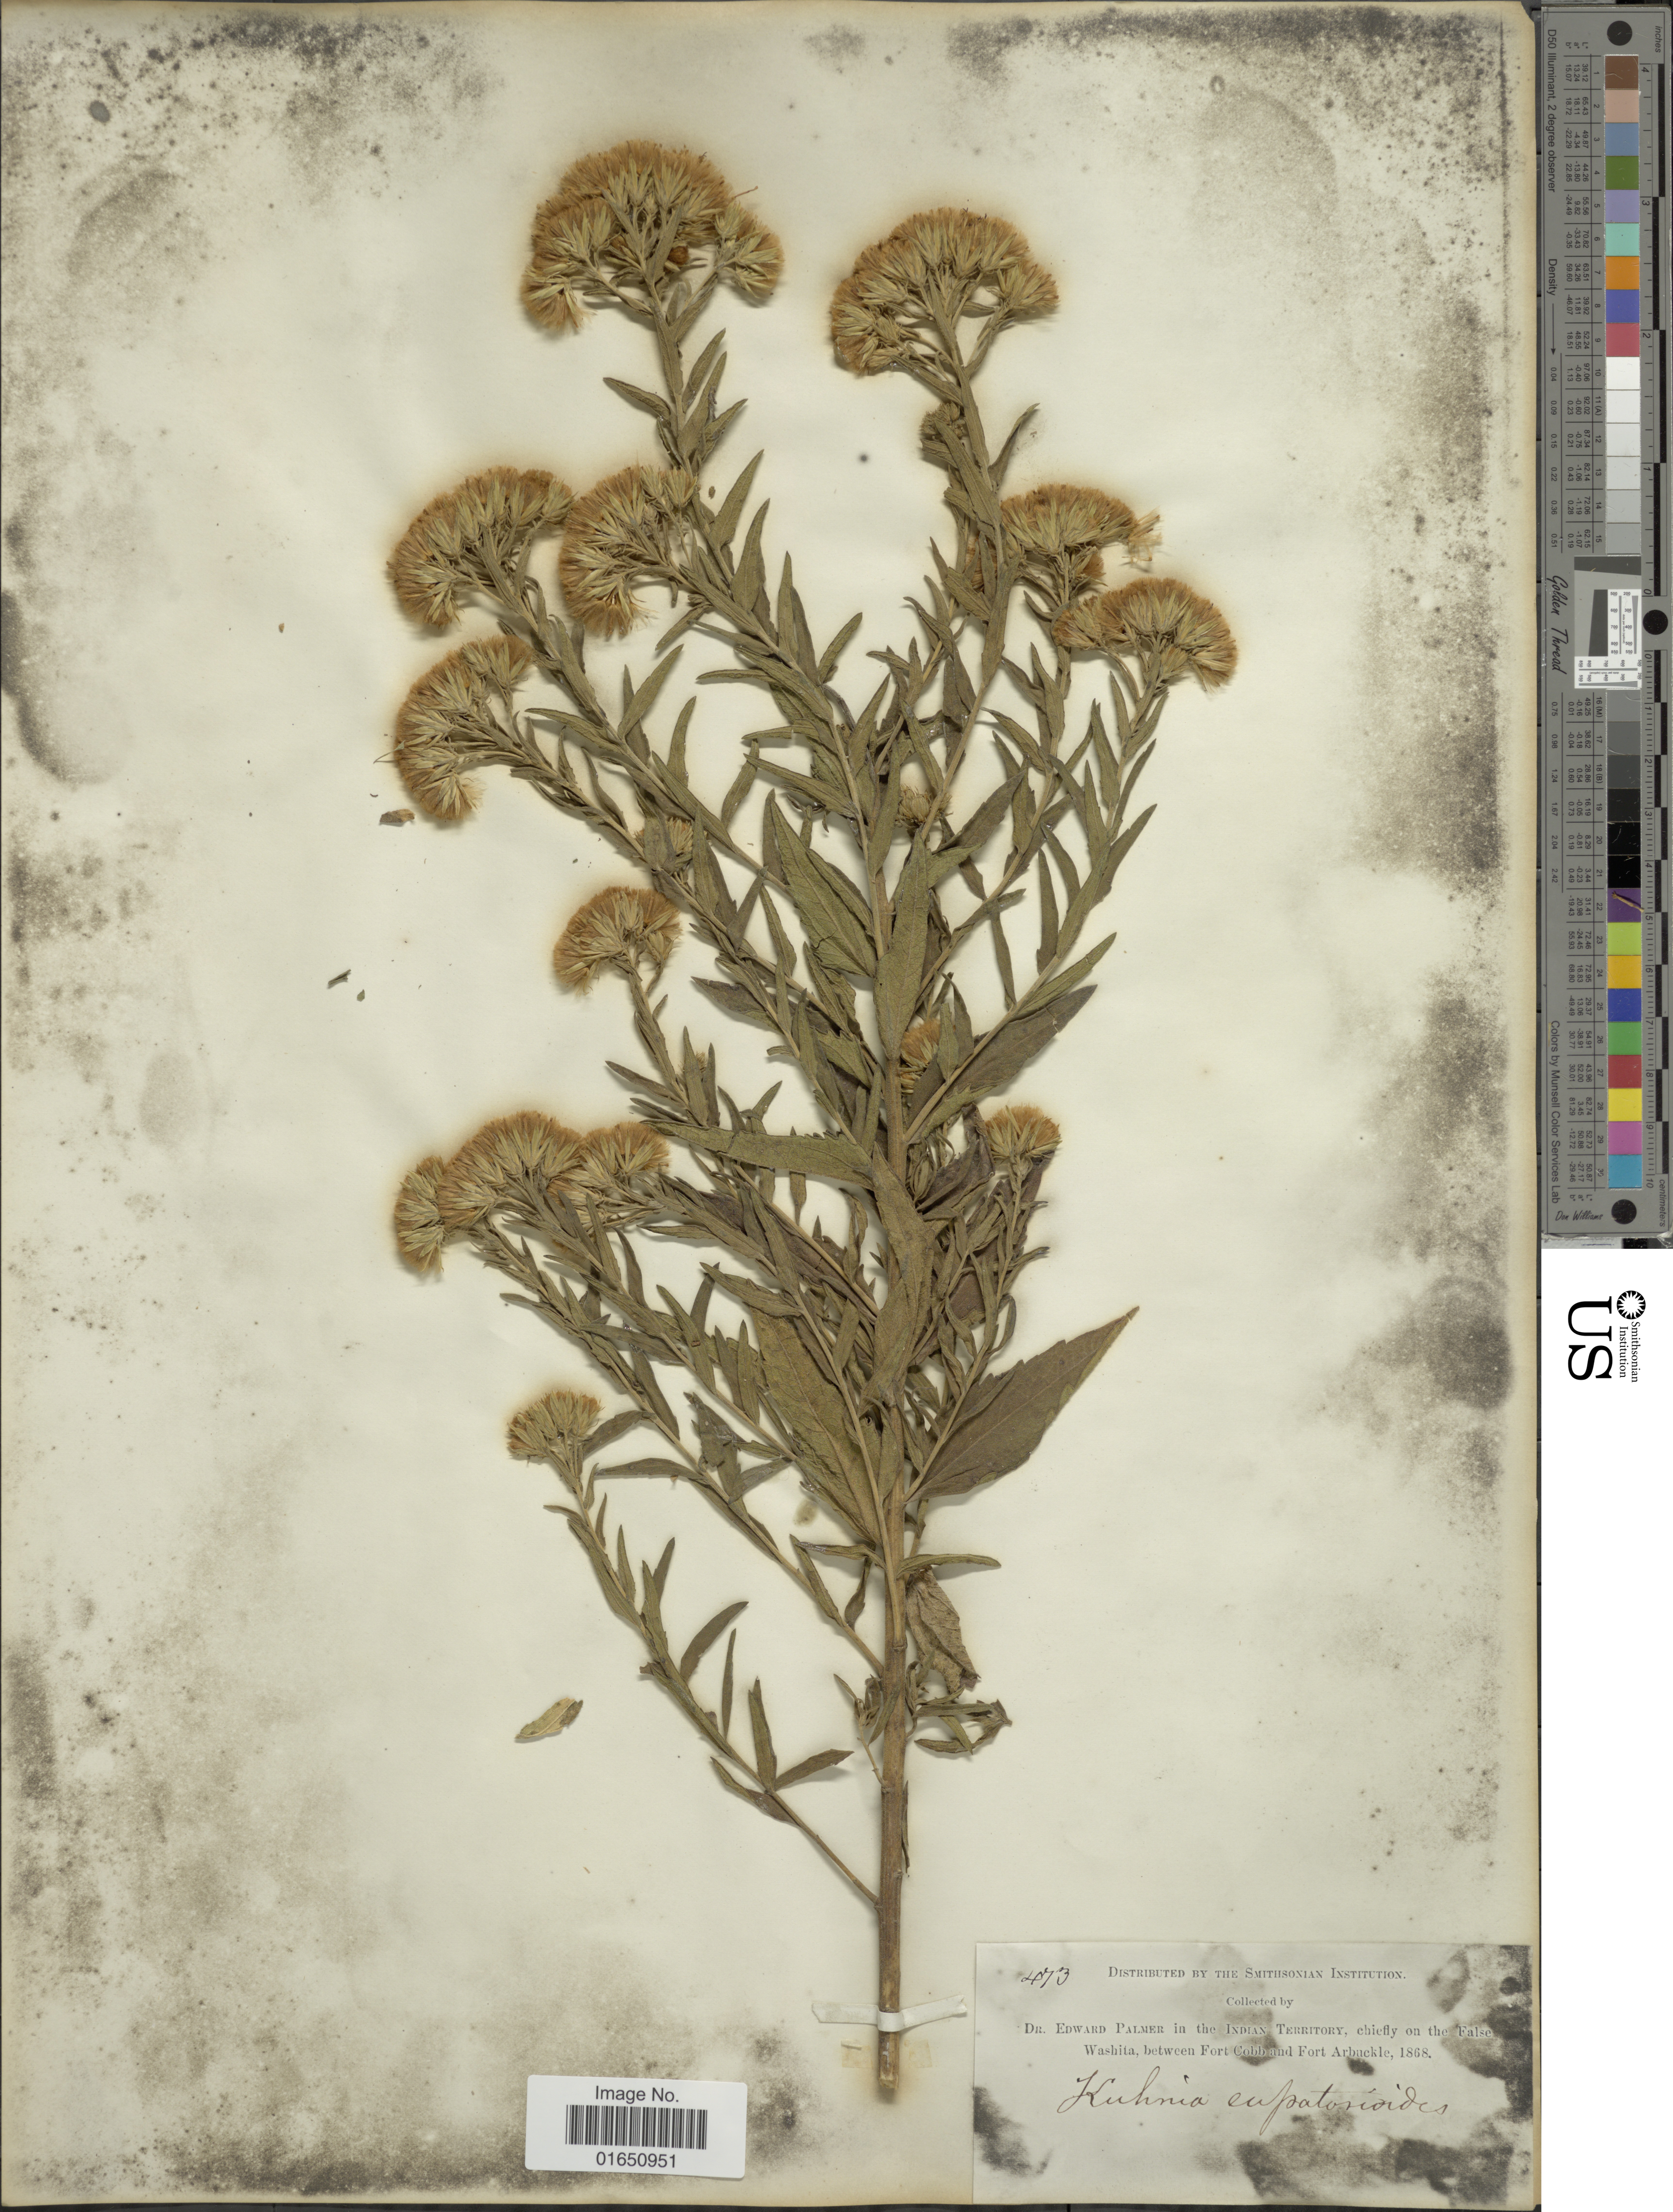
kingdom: Plantae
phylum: Tracheophyta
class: Magnoliopsida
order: Asterales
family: Asteraceae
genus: Brickellia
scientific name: Brickellia eupatorioides var. corymbulosa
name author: (Torr. & A. Gray) Shinners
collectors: E. Palmer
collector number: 473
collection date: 1868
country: United States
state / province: Oklahoma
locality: In the Indian Territory, chiefly on the False. Washita, between Fort Cobb and Fort Arbuckle